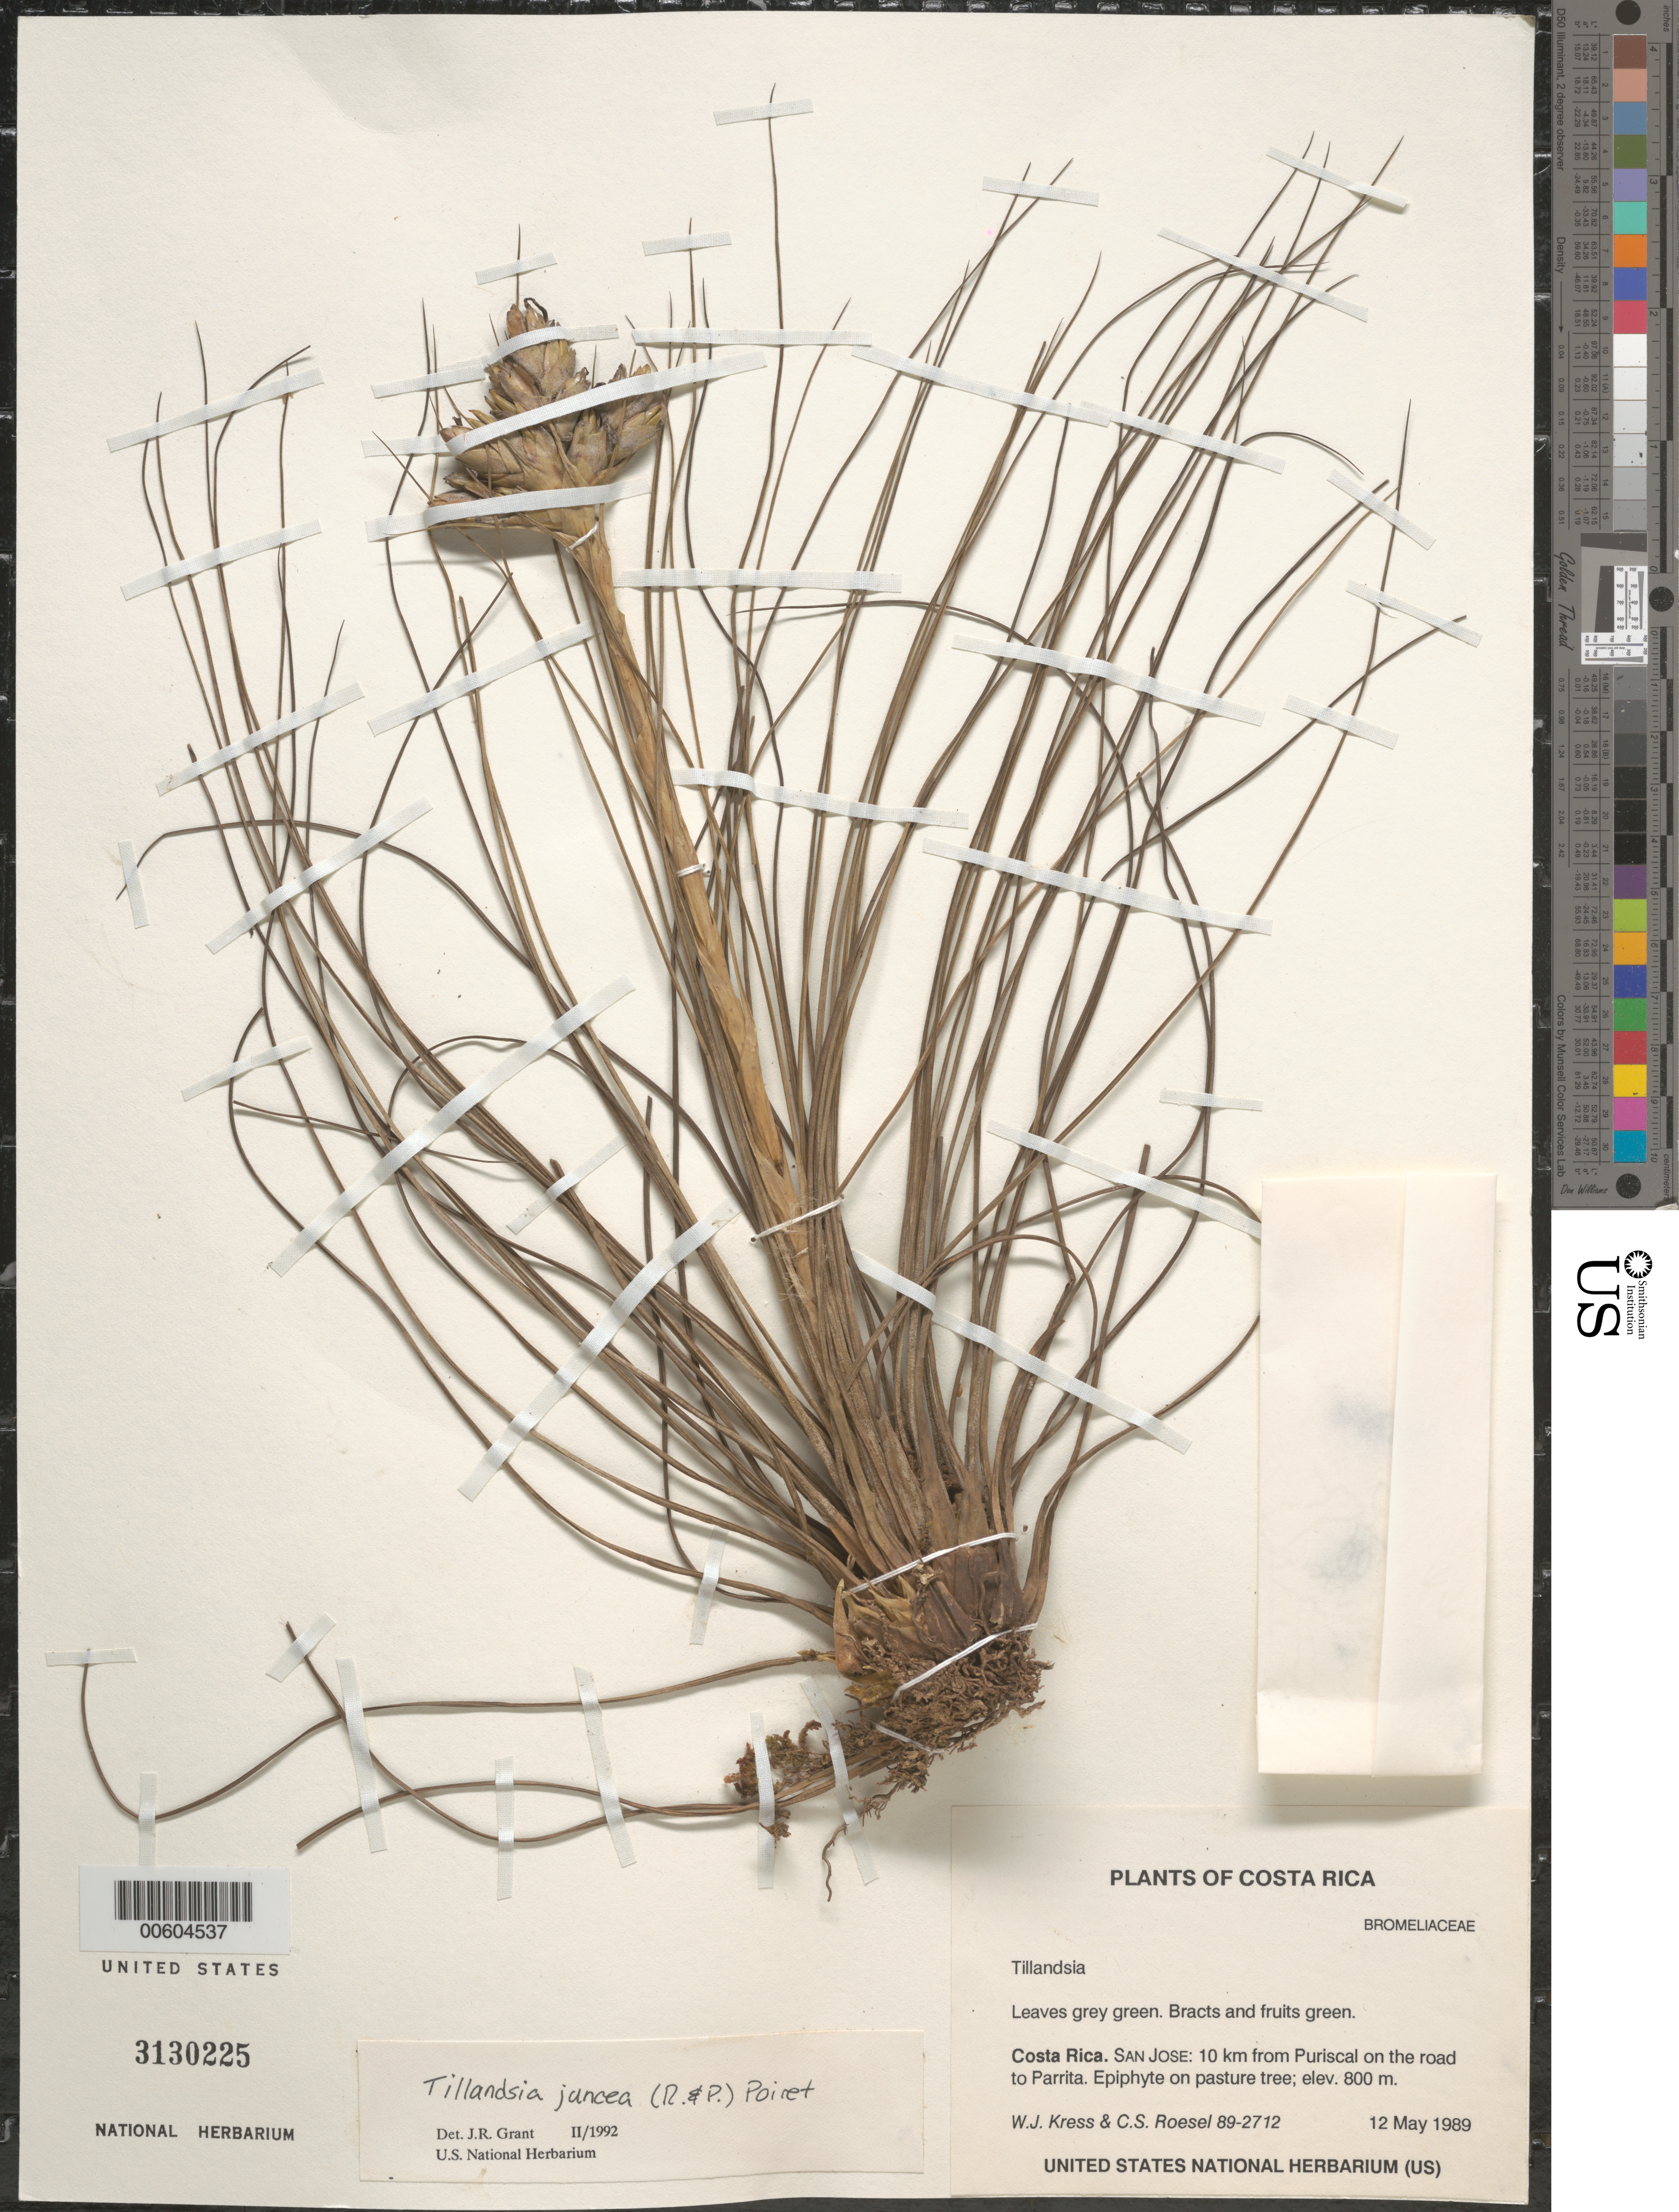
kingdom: Plantae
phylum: Tracheophyta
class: Liliopsida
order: Poales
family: Bromeliaceae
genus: Tillandsia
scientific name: Tillandsia juncea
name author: (Ruiz & Pav.) Poir.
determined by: Grant, J. R., (SWITZERLAND)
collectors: W. J. Kress & C. S. Roesel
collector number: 89-2712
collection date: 1989-05-12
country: Costa Rica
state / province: San Jose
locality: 10 km from Puriscall on the road to Parrita. Epiphyte on pasture tree.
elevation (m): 800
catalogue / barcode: US 3130225